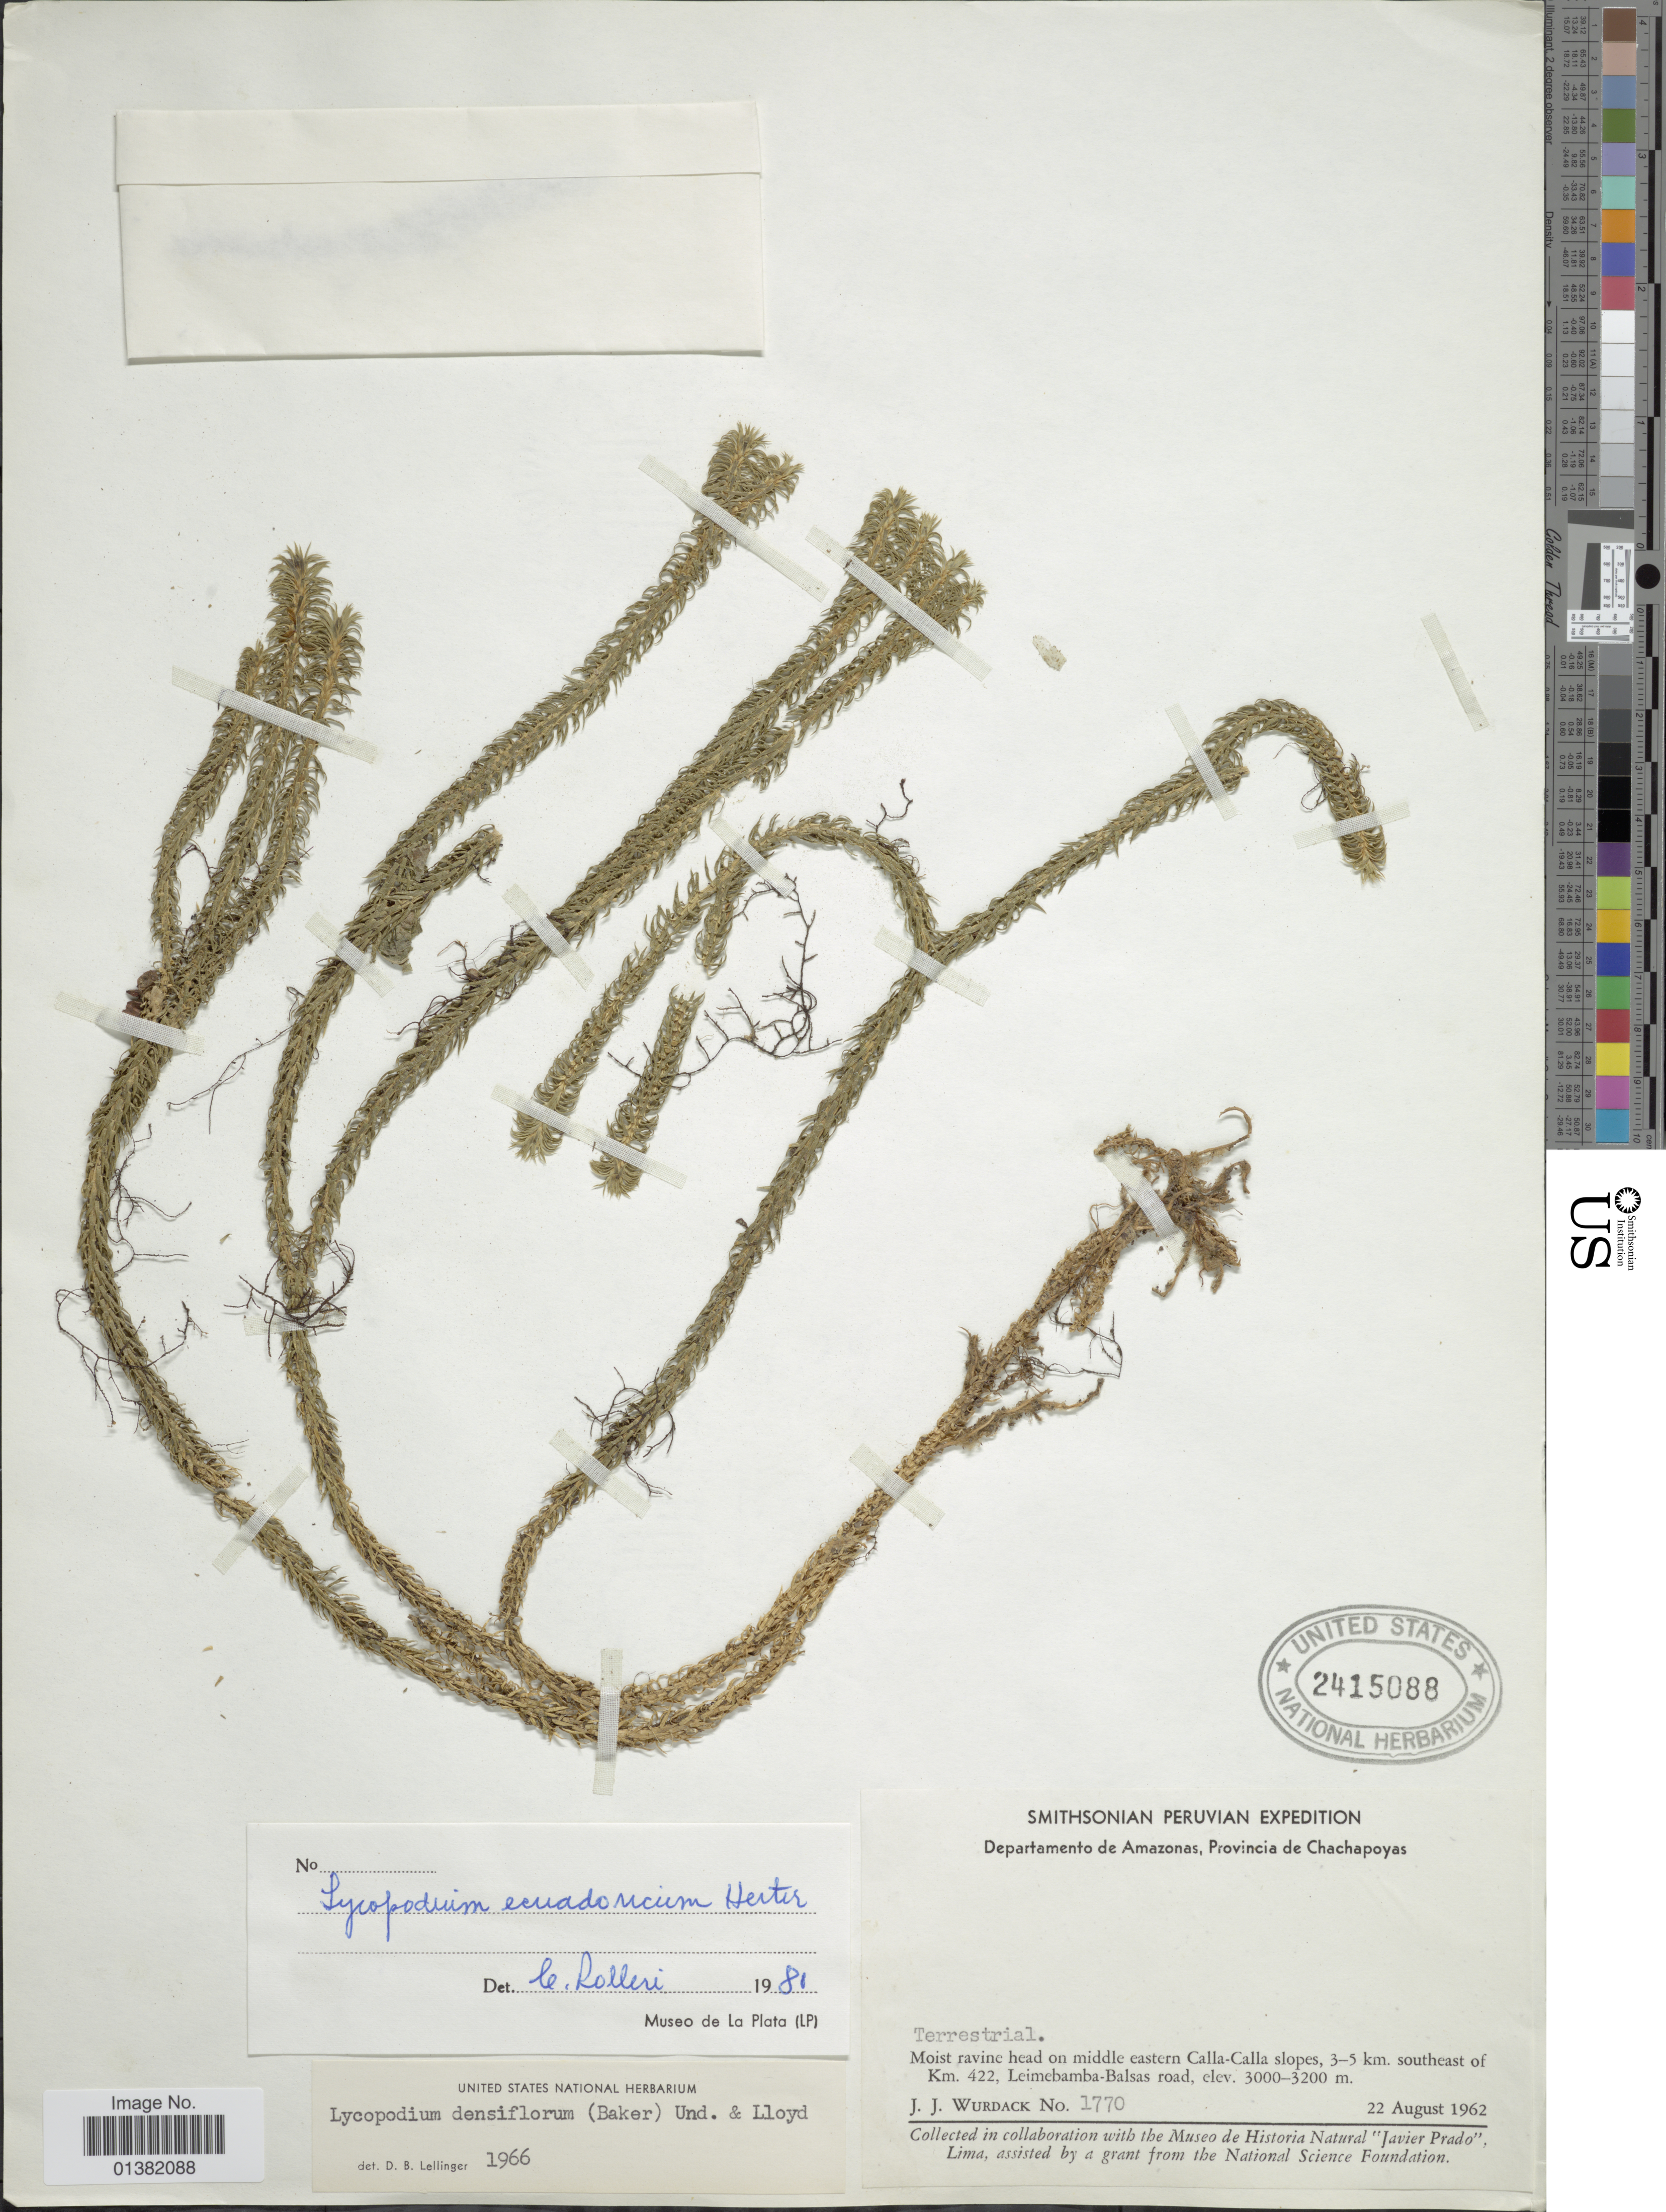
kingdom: Plantae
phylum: Tracheophyta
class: Lycopodiopsida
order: Lycopodiales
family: Lycopodiaceae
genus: Phlegmariurus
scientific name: Phlegmariurus eversus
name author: (Poir.) B. Øllg.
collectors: J. J. Wurdack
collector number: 1770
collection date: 1962-08-22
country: Peru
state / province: Amazonas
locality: Provincia de Chachapoyas, Moist ravine head on middle eastern Calla-Calla slopes, 3-5 km. southeast of Km. 422, Leimebamba-Balsas road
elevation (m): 3000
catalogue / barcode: US 2415088